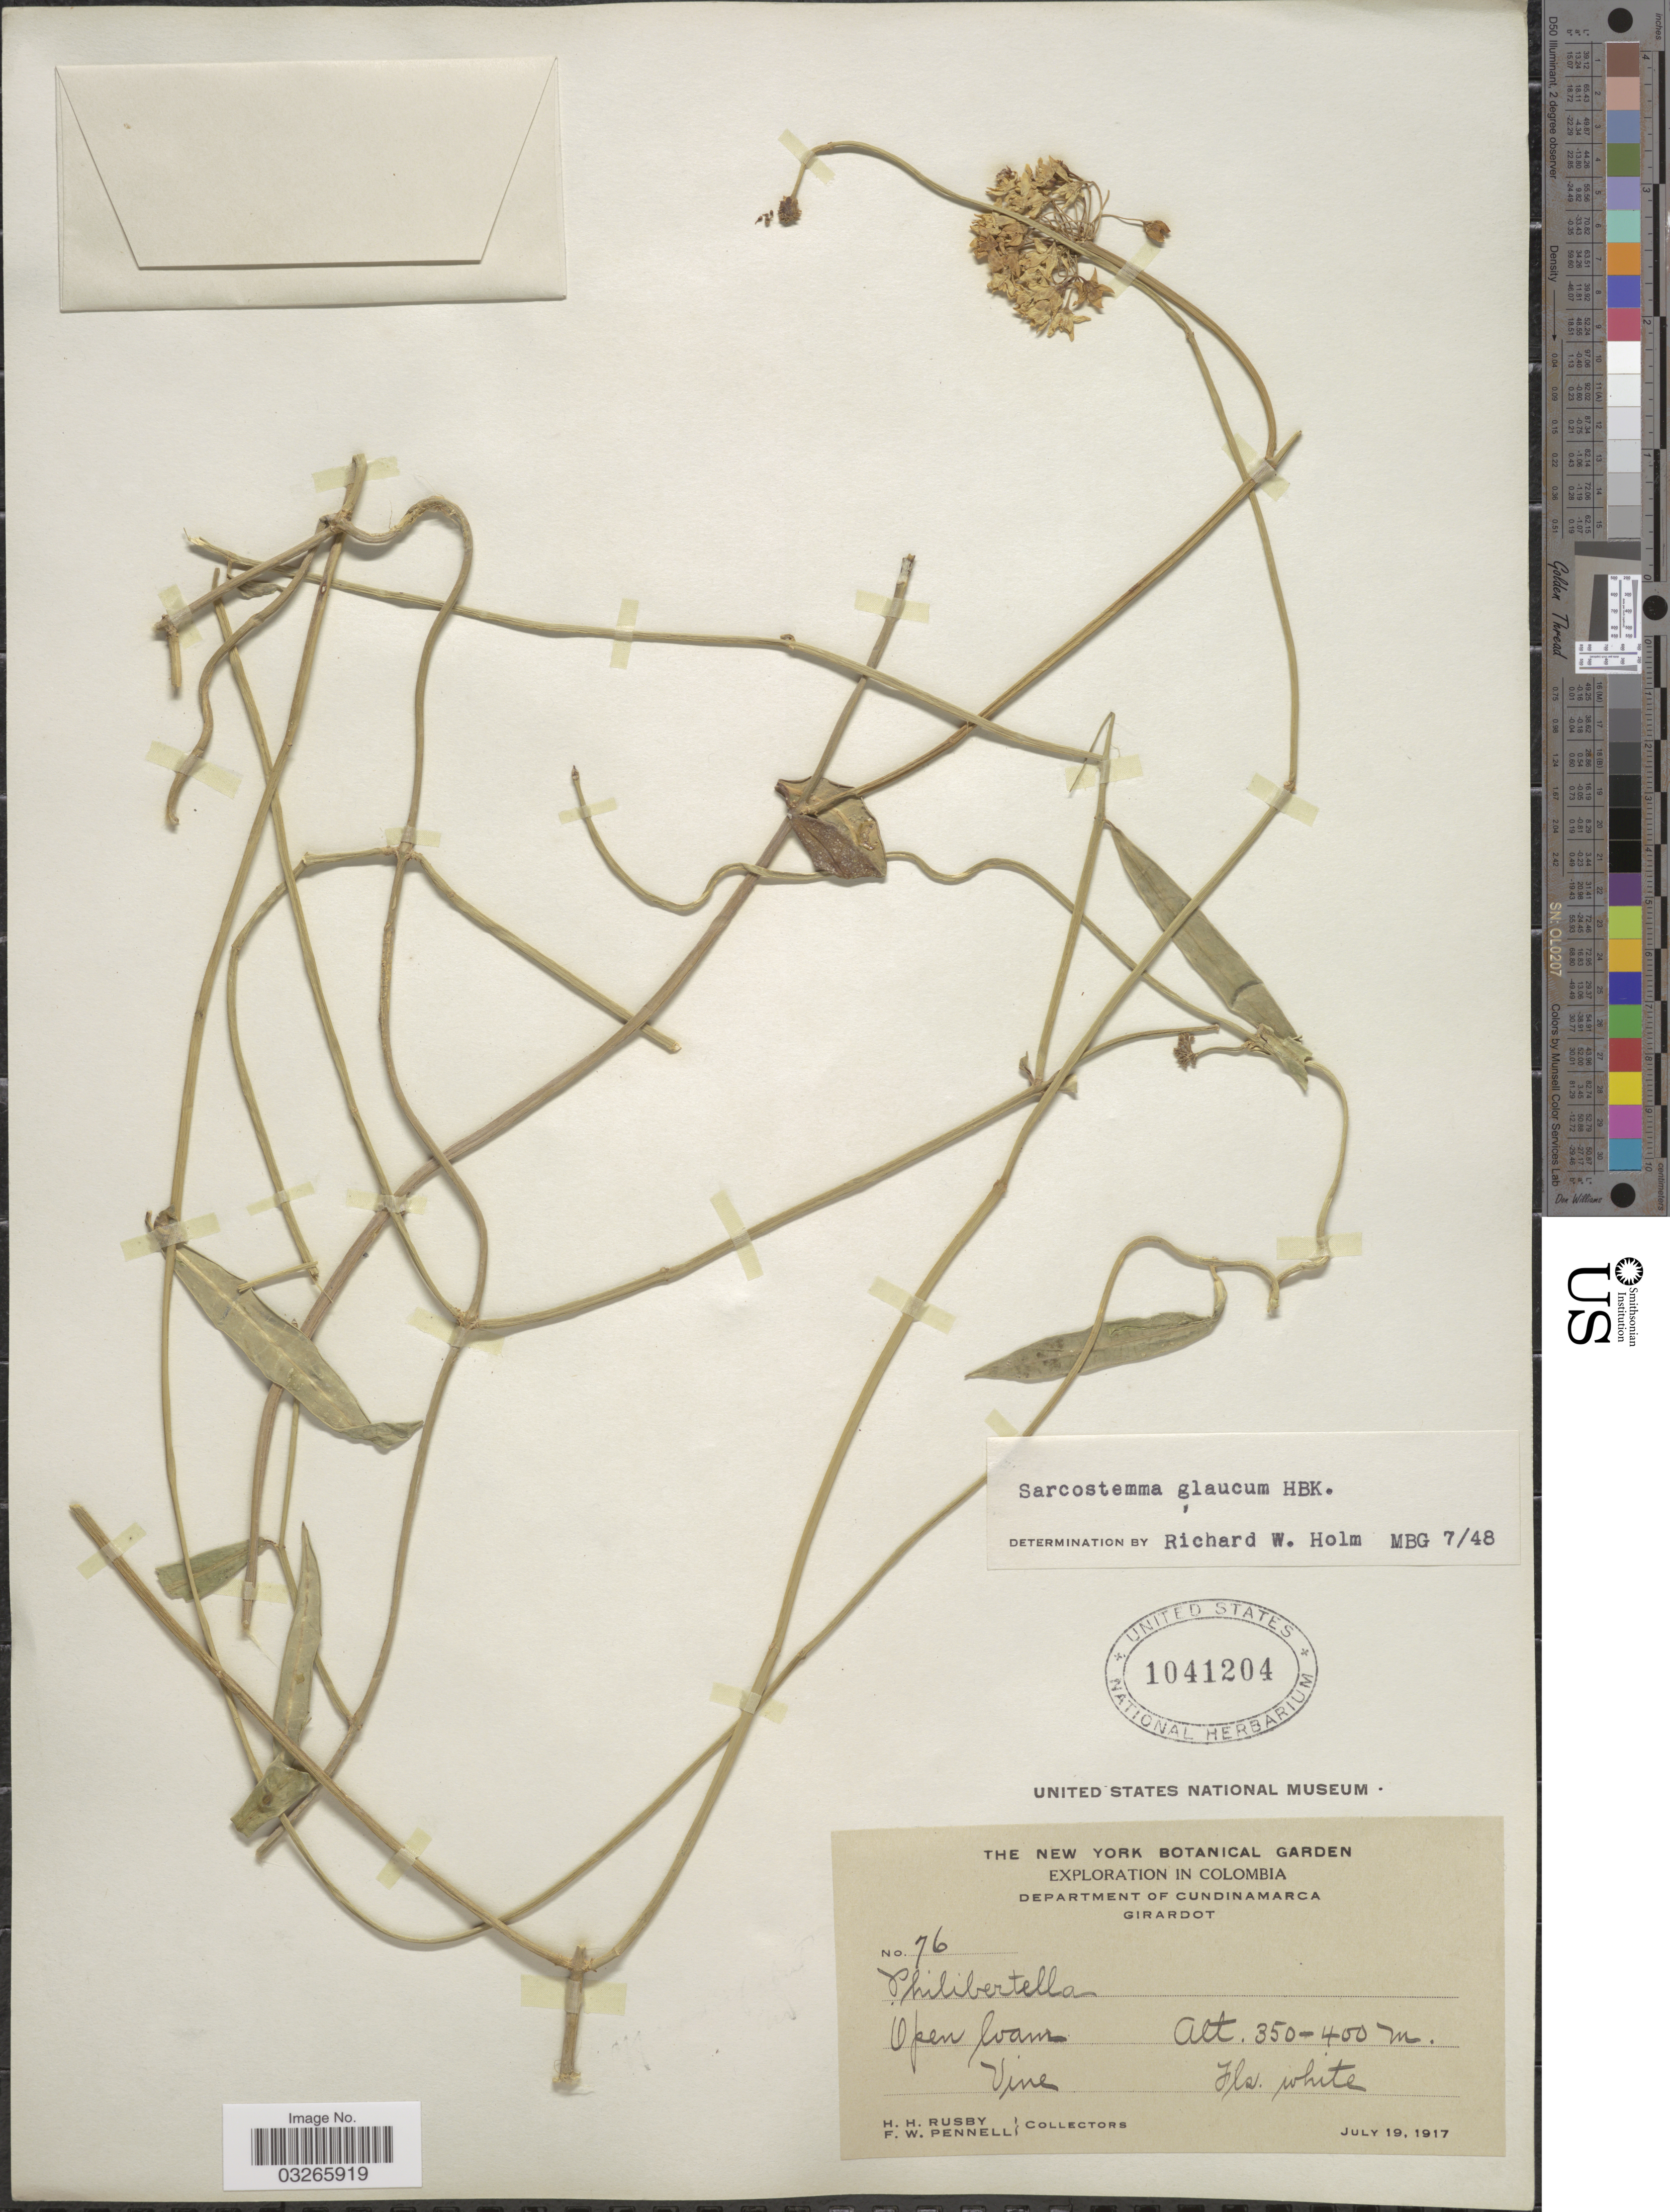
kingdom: Plantae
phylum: Tracheophyta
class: Magnoliopsida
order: Gentianales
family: Apocynaceae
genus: Sarcostemma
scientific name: Sarcostemma glaucum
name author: Kunth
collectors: H. H. Rusby & F. W. Pennell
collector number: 76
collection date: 1917-07-19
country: Colombia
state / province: Cundinamarca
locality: Department of Cundinamarca. Girardot.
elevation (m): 350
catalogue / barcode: US 1041204